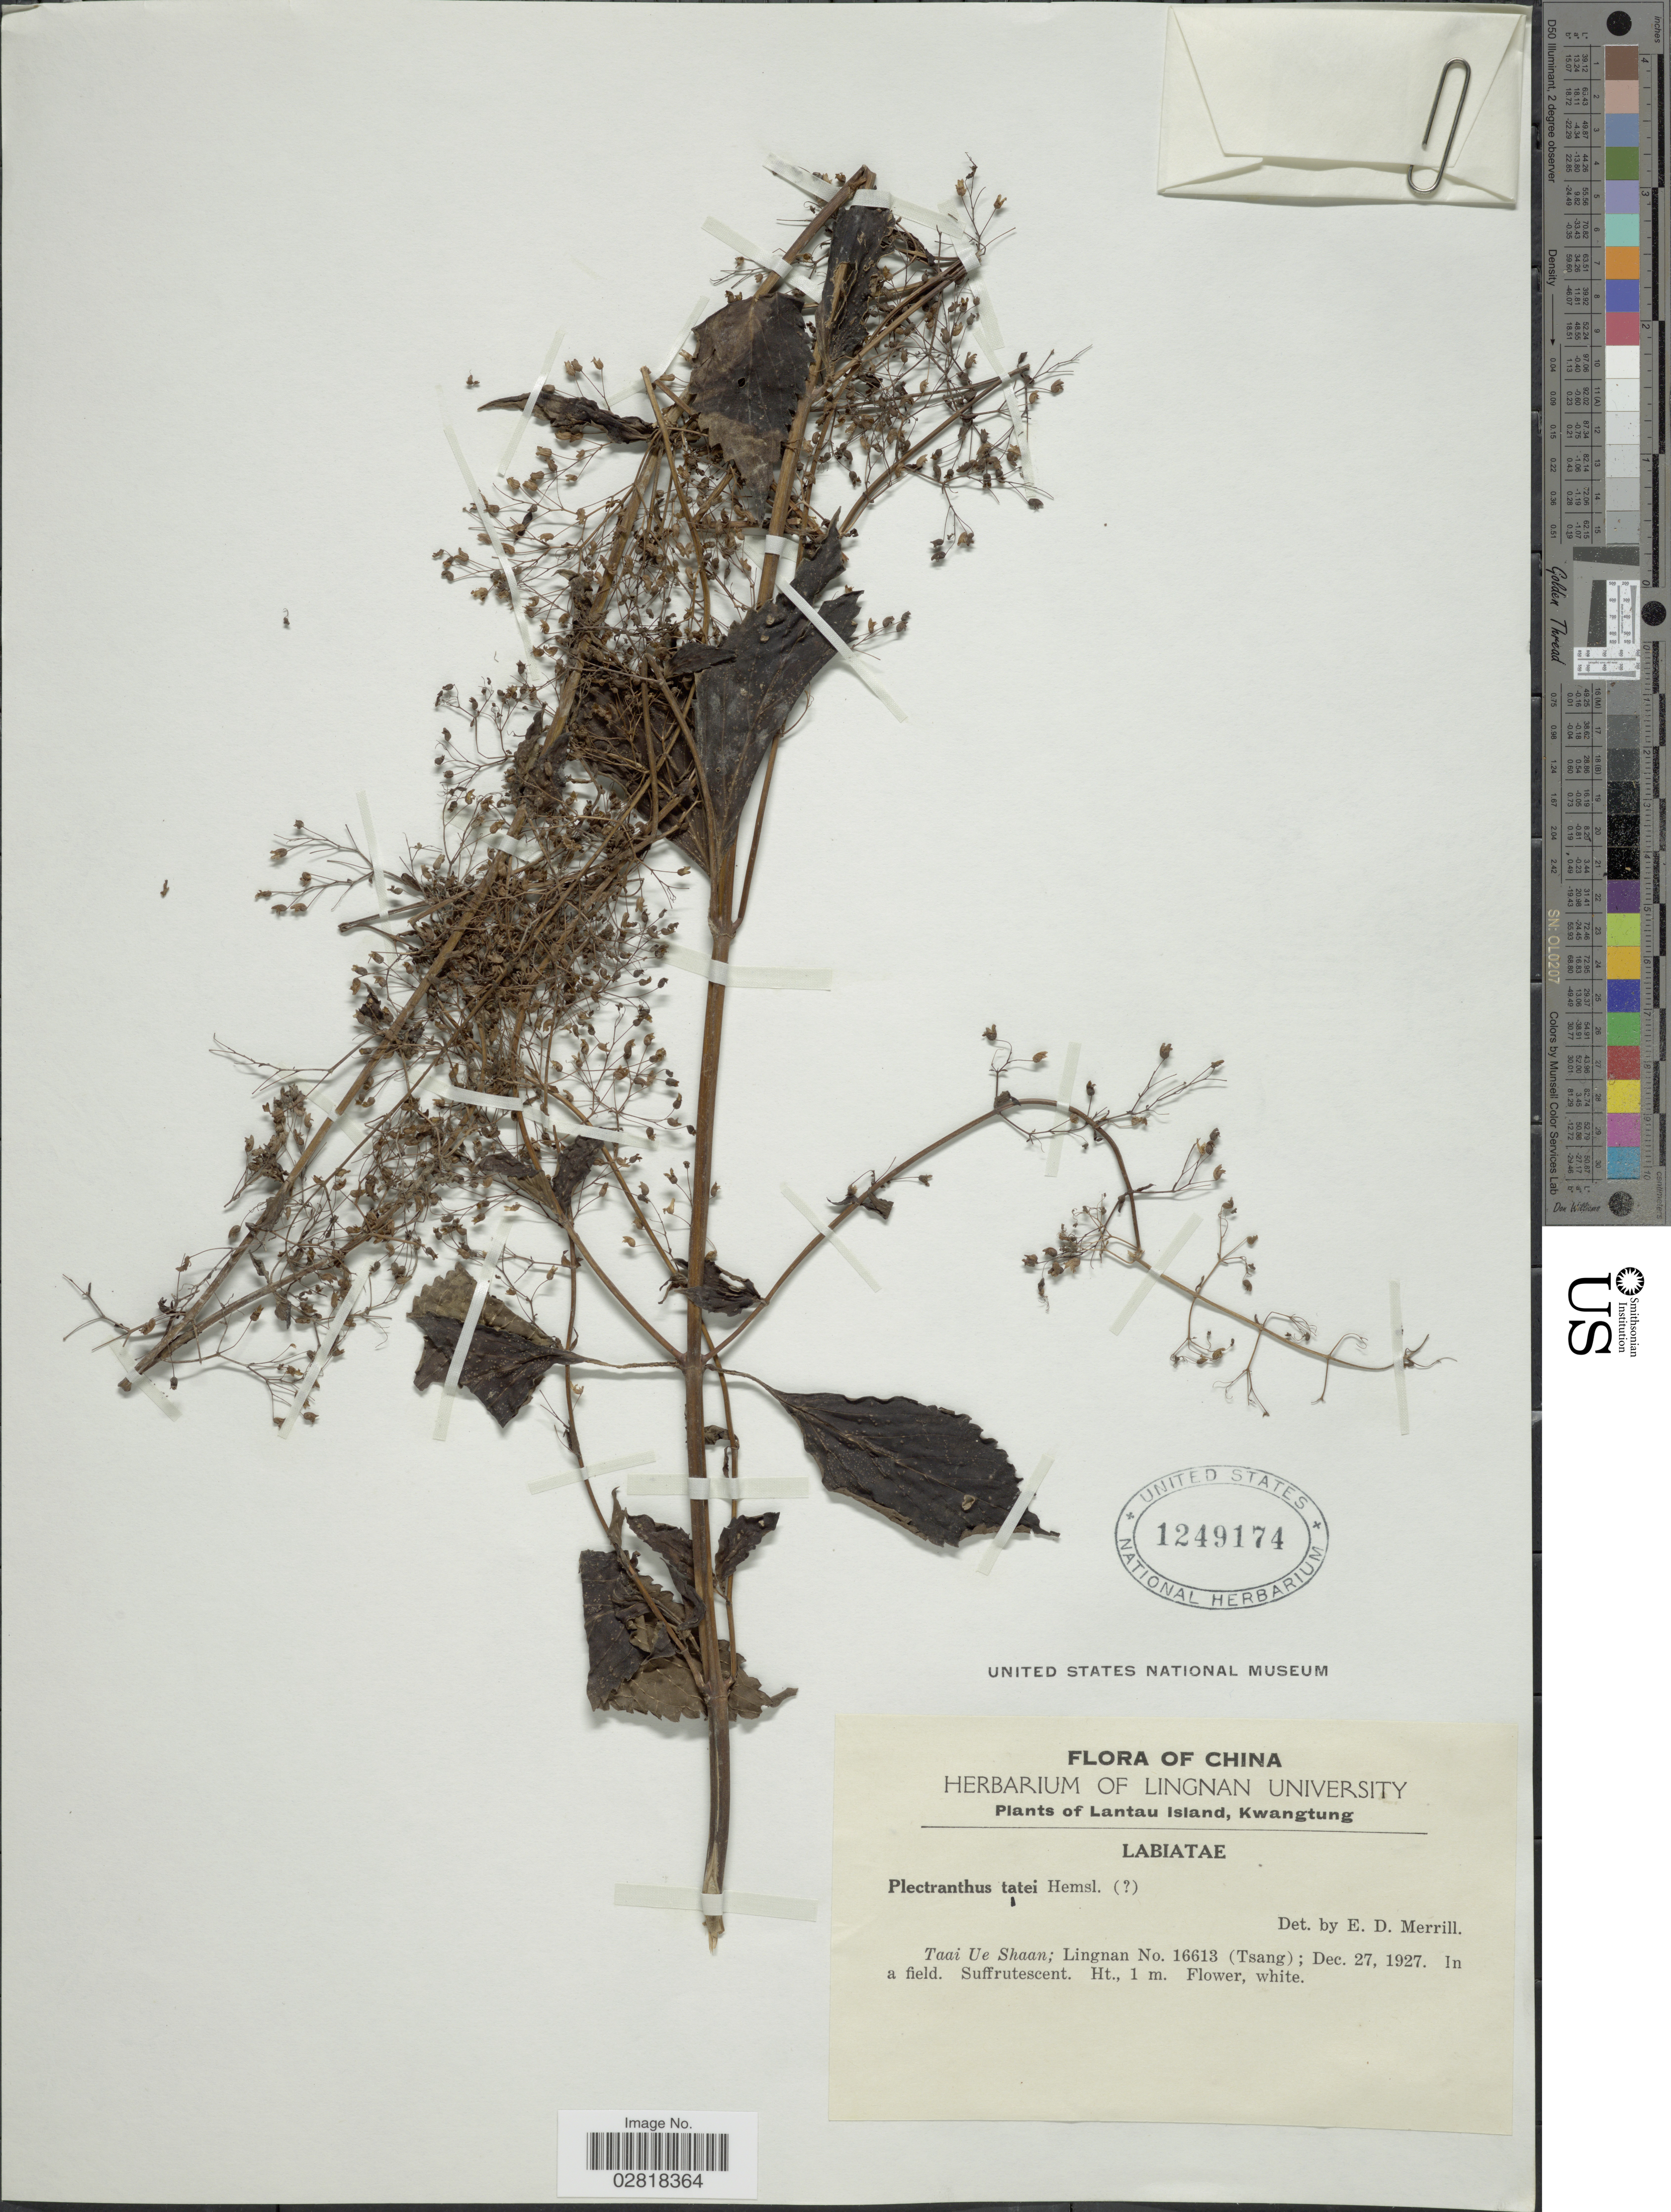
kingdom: Plantae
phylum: Tracheophyta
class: Magnoliopsida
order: Lamiales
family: Lamiaceae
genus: Plectranthus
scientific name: Plectranthus tatei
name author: Hemsl.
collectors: -- Tsang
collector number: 16613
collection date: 1927-12-27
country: China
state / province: Guangdong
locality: Lantau Island, Kwangtung, Taai Ue Shaan; Lingnan.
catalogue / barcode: US 1249174